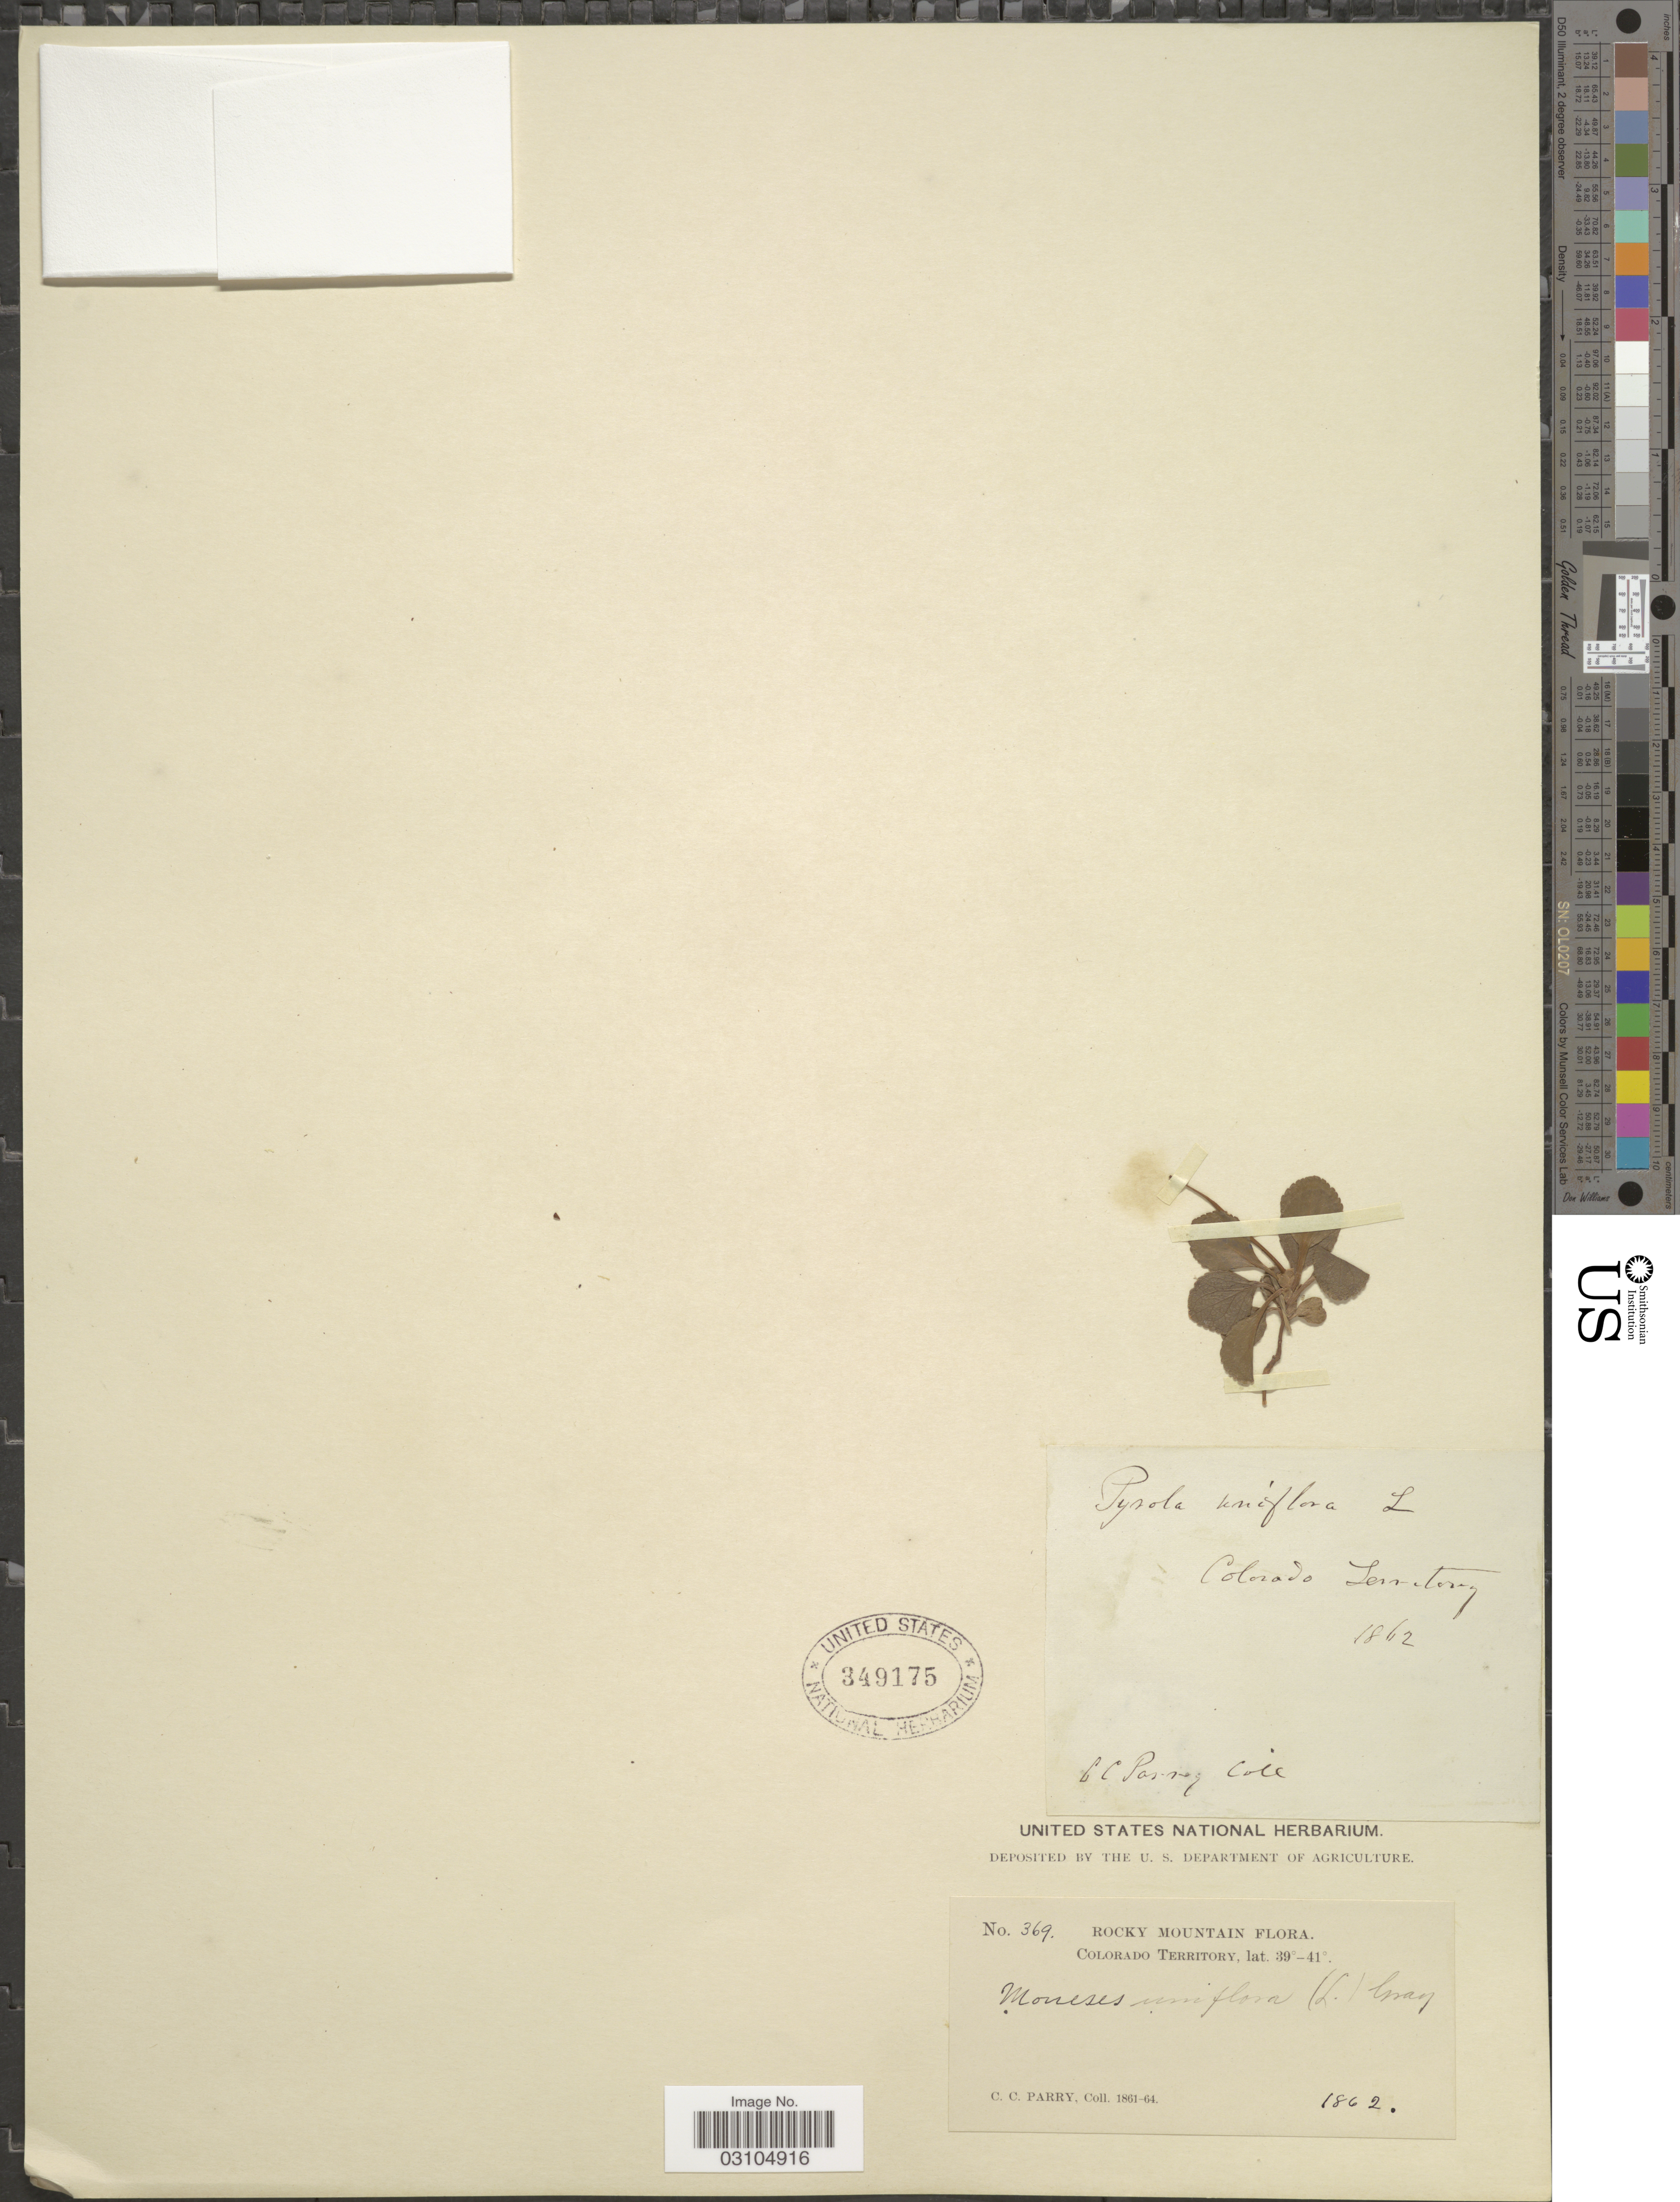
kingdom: Plantae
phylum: Tracheophyta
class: Magnoliopsida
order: Ericales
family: Ericaceae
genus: Moneses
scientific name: Moneses uniflora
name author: (L.) A. Gray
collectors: C. C. Parry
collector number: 369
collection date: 1862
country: United States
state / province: Colorado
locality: Rocky Mountain, Colorad Territory.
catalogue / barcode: US 349175